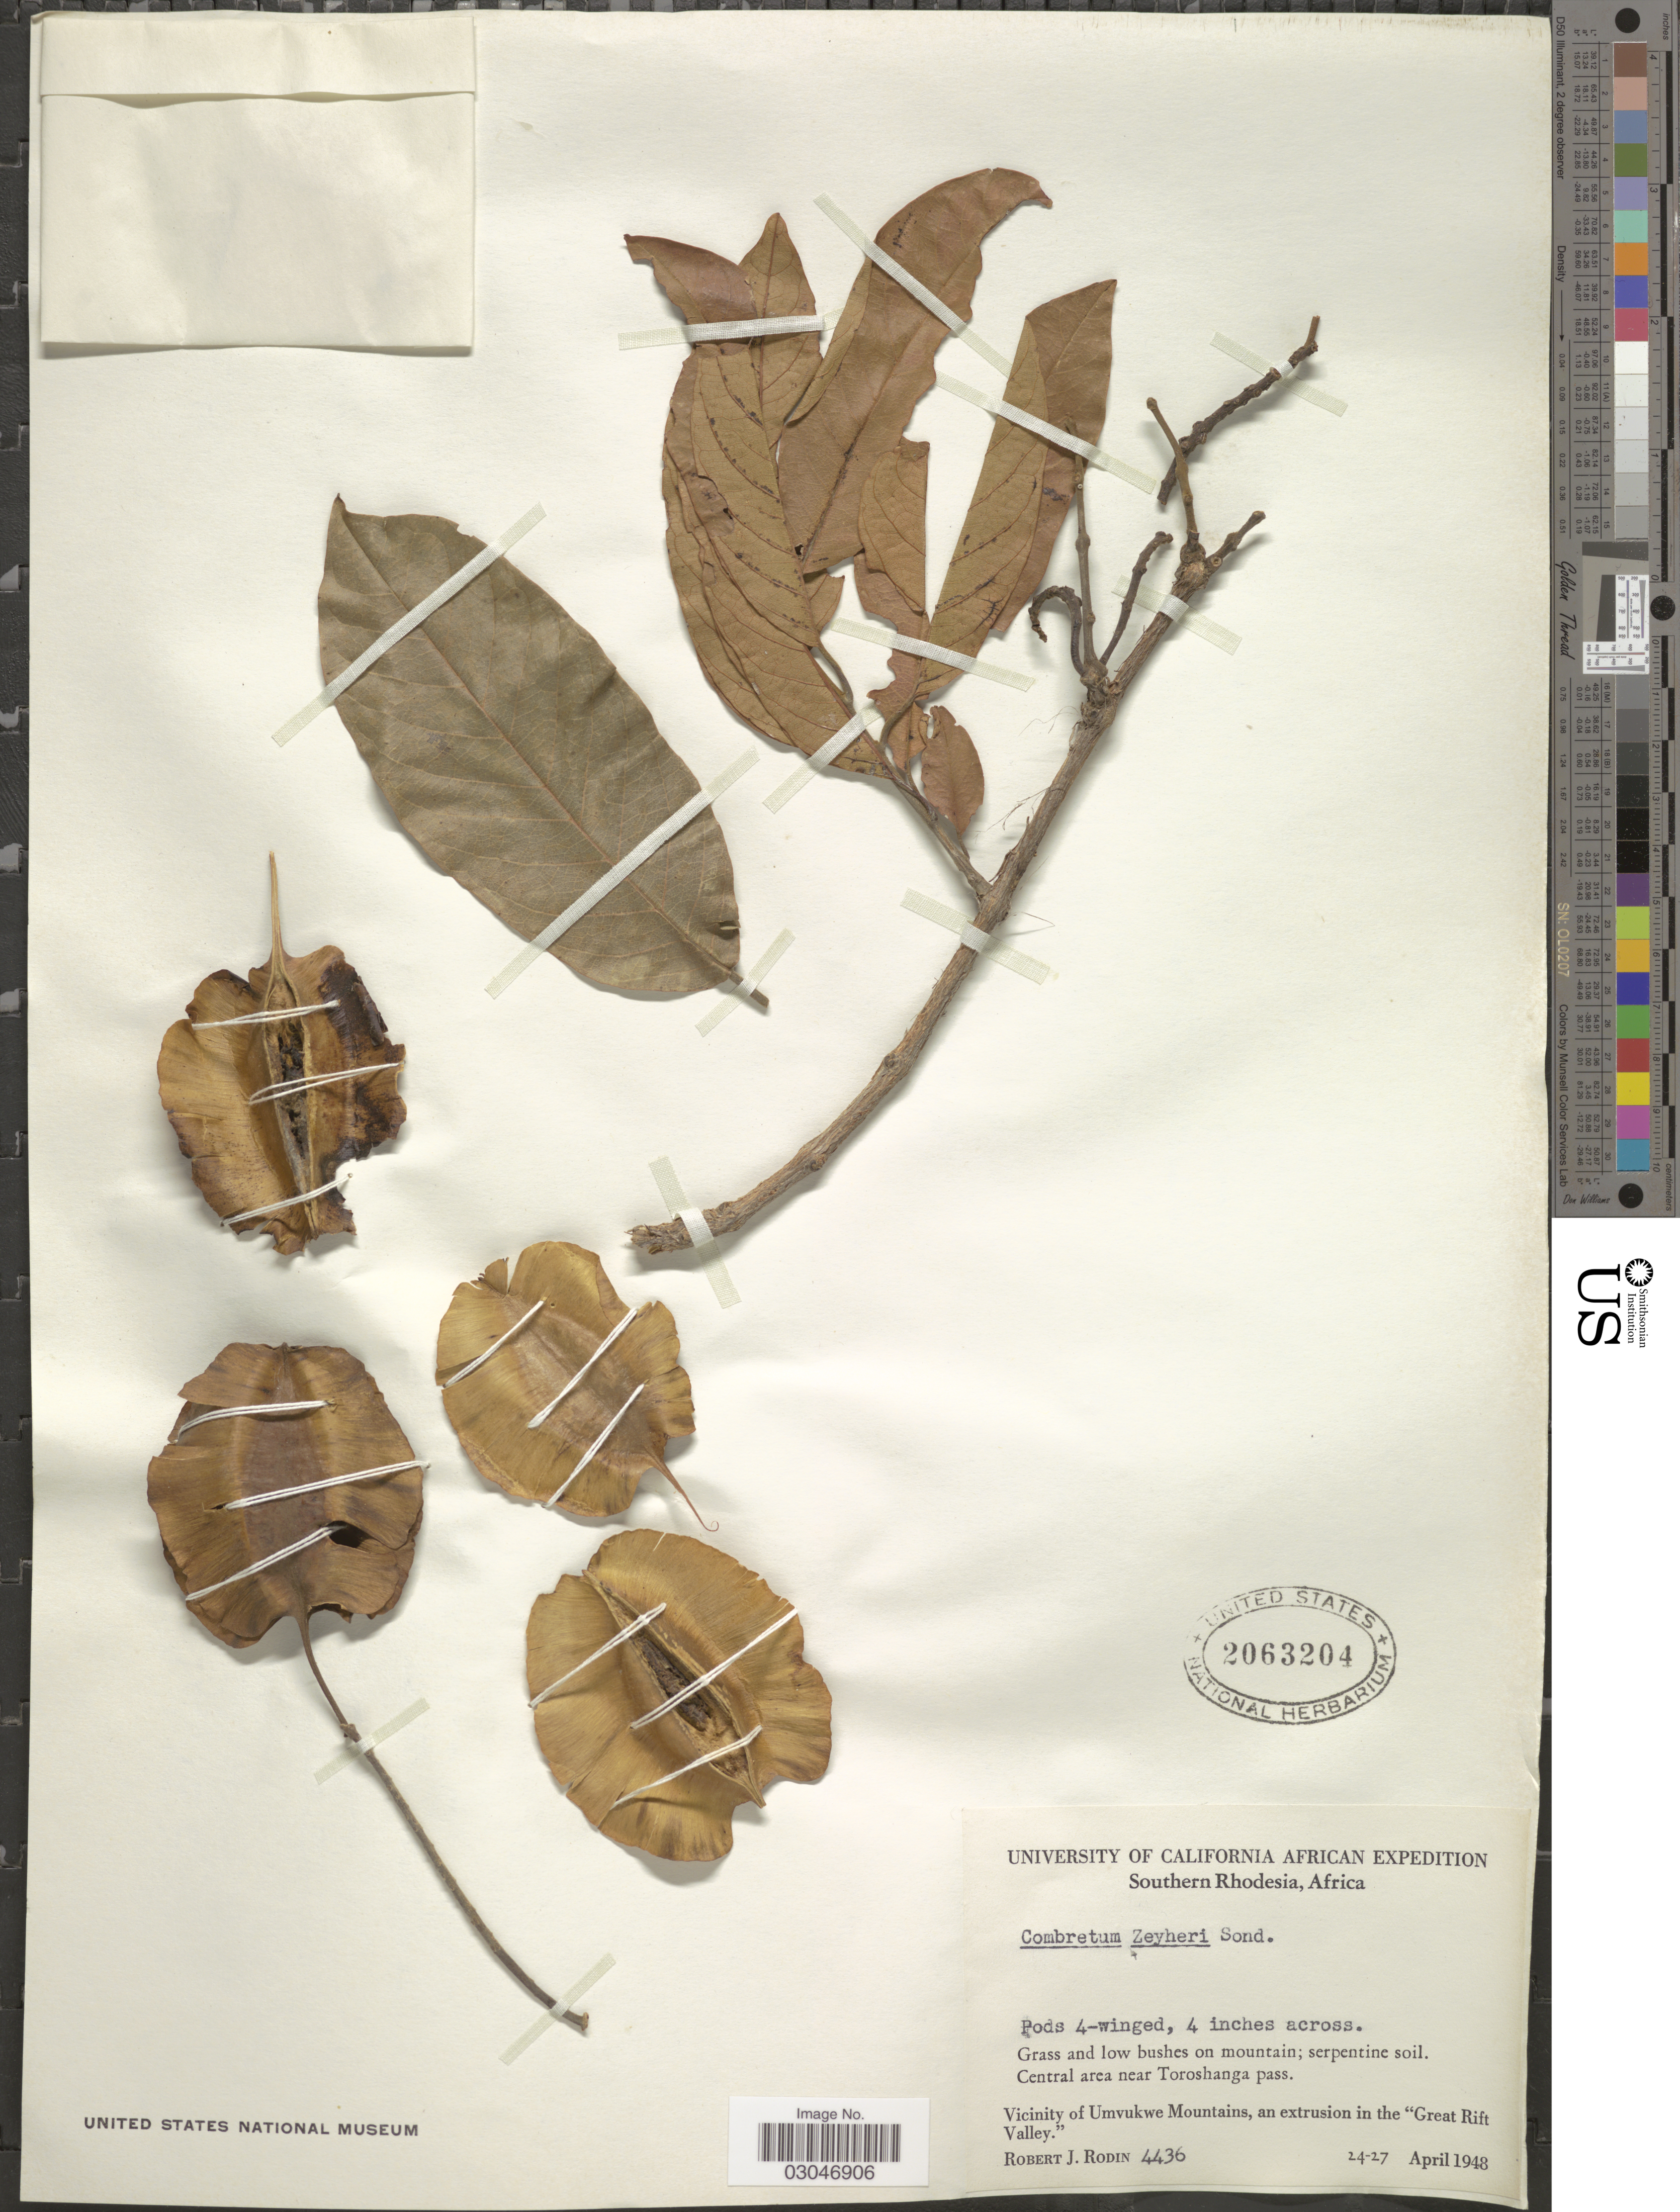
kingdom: Plantae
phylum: Tracheophyta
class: Magnoliopsida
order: Myrtales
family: Combretaceae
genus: Combretum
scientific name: Combretum zeyheri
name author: Sond.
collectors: R. J. Rodin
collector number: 4436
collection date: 1948-04-24/1948-04-27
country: Zimbabwe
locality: Southern Rhodesia, Central area near Toroshanga pass. Vicinity of Umvukwe Mountains, an extrusion in the "Great Rift Valley.".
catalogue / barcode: US 2063204